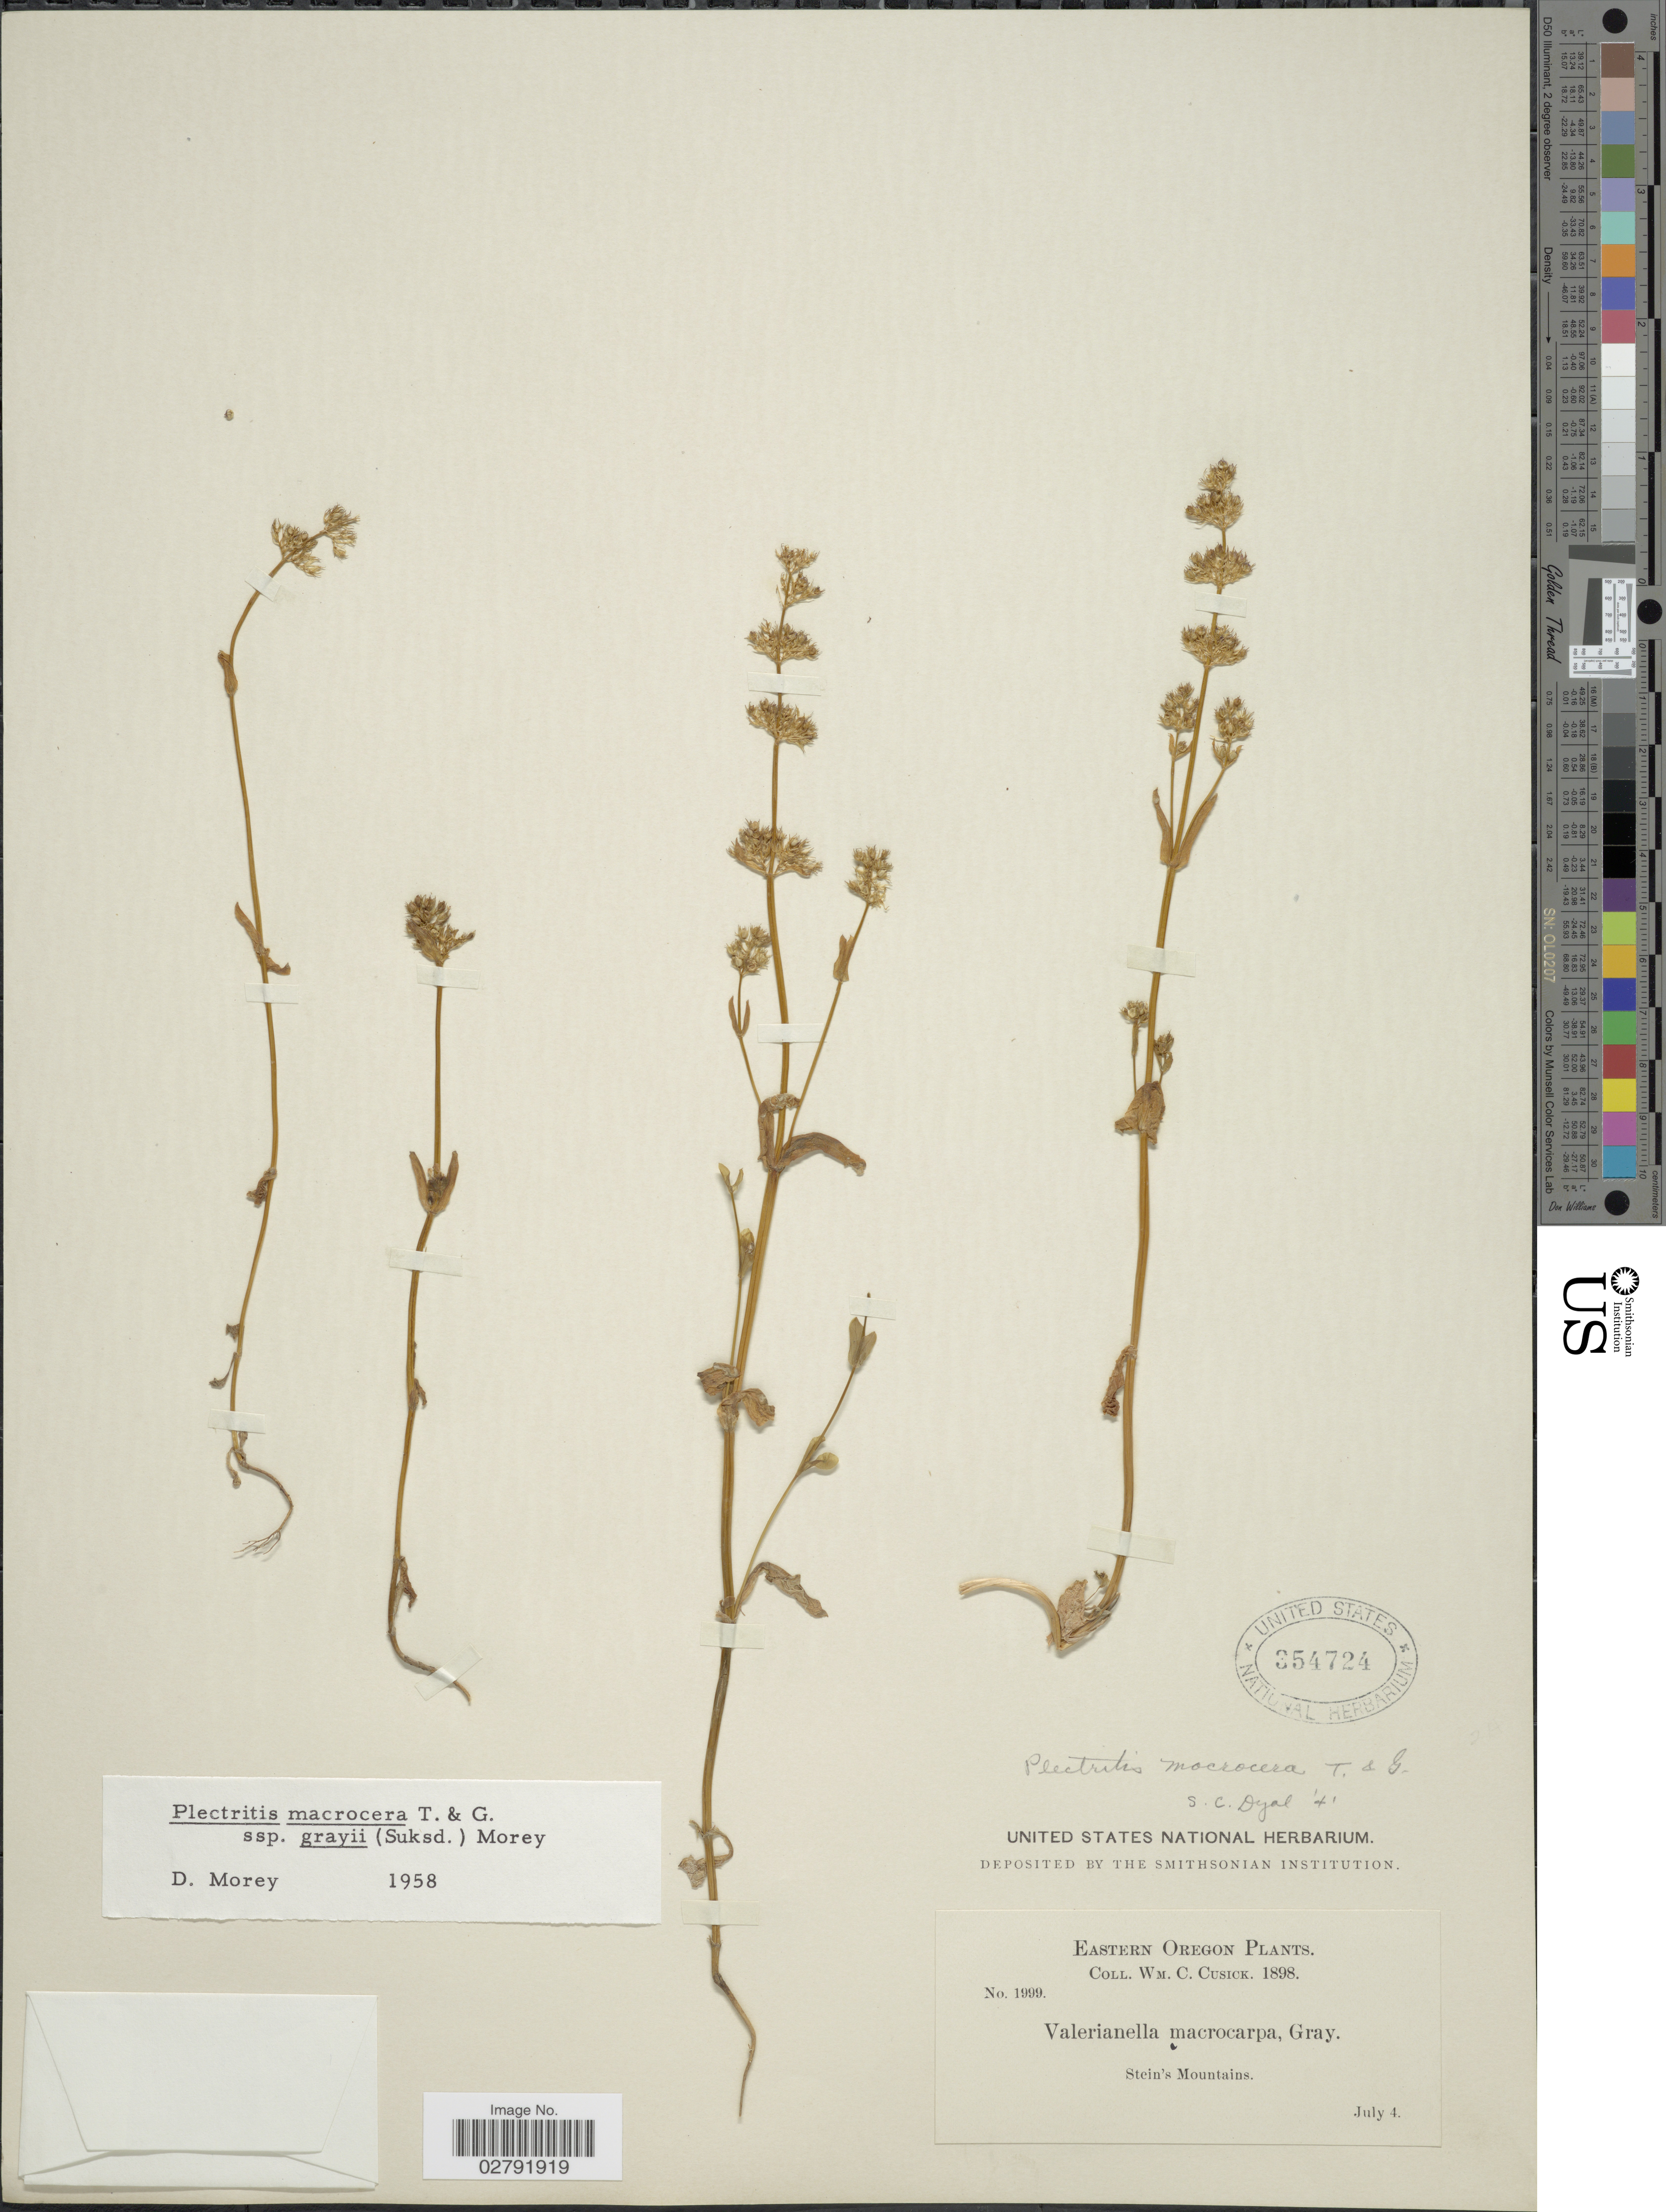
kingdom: Plantae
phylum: Tracheophyta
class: Magnoliopsida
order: Dipsacales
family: Caprifoliaceae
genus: Plectritis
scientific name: Plectritis macrocera subsp. grayi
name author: (Suksd.) Morey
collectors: W. C. Cusick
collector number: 1999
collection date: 1898-07-04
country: United States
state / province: Oregon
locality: Eastern Oregon. Stein's Mountains.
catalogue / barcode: US 354724